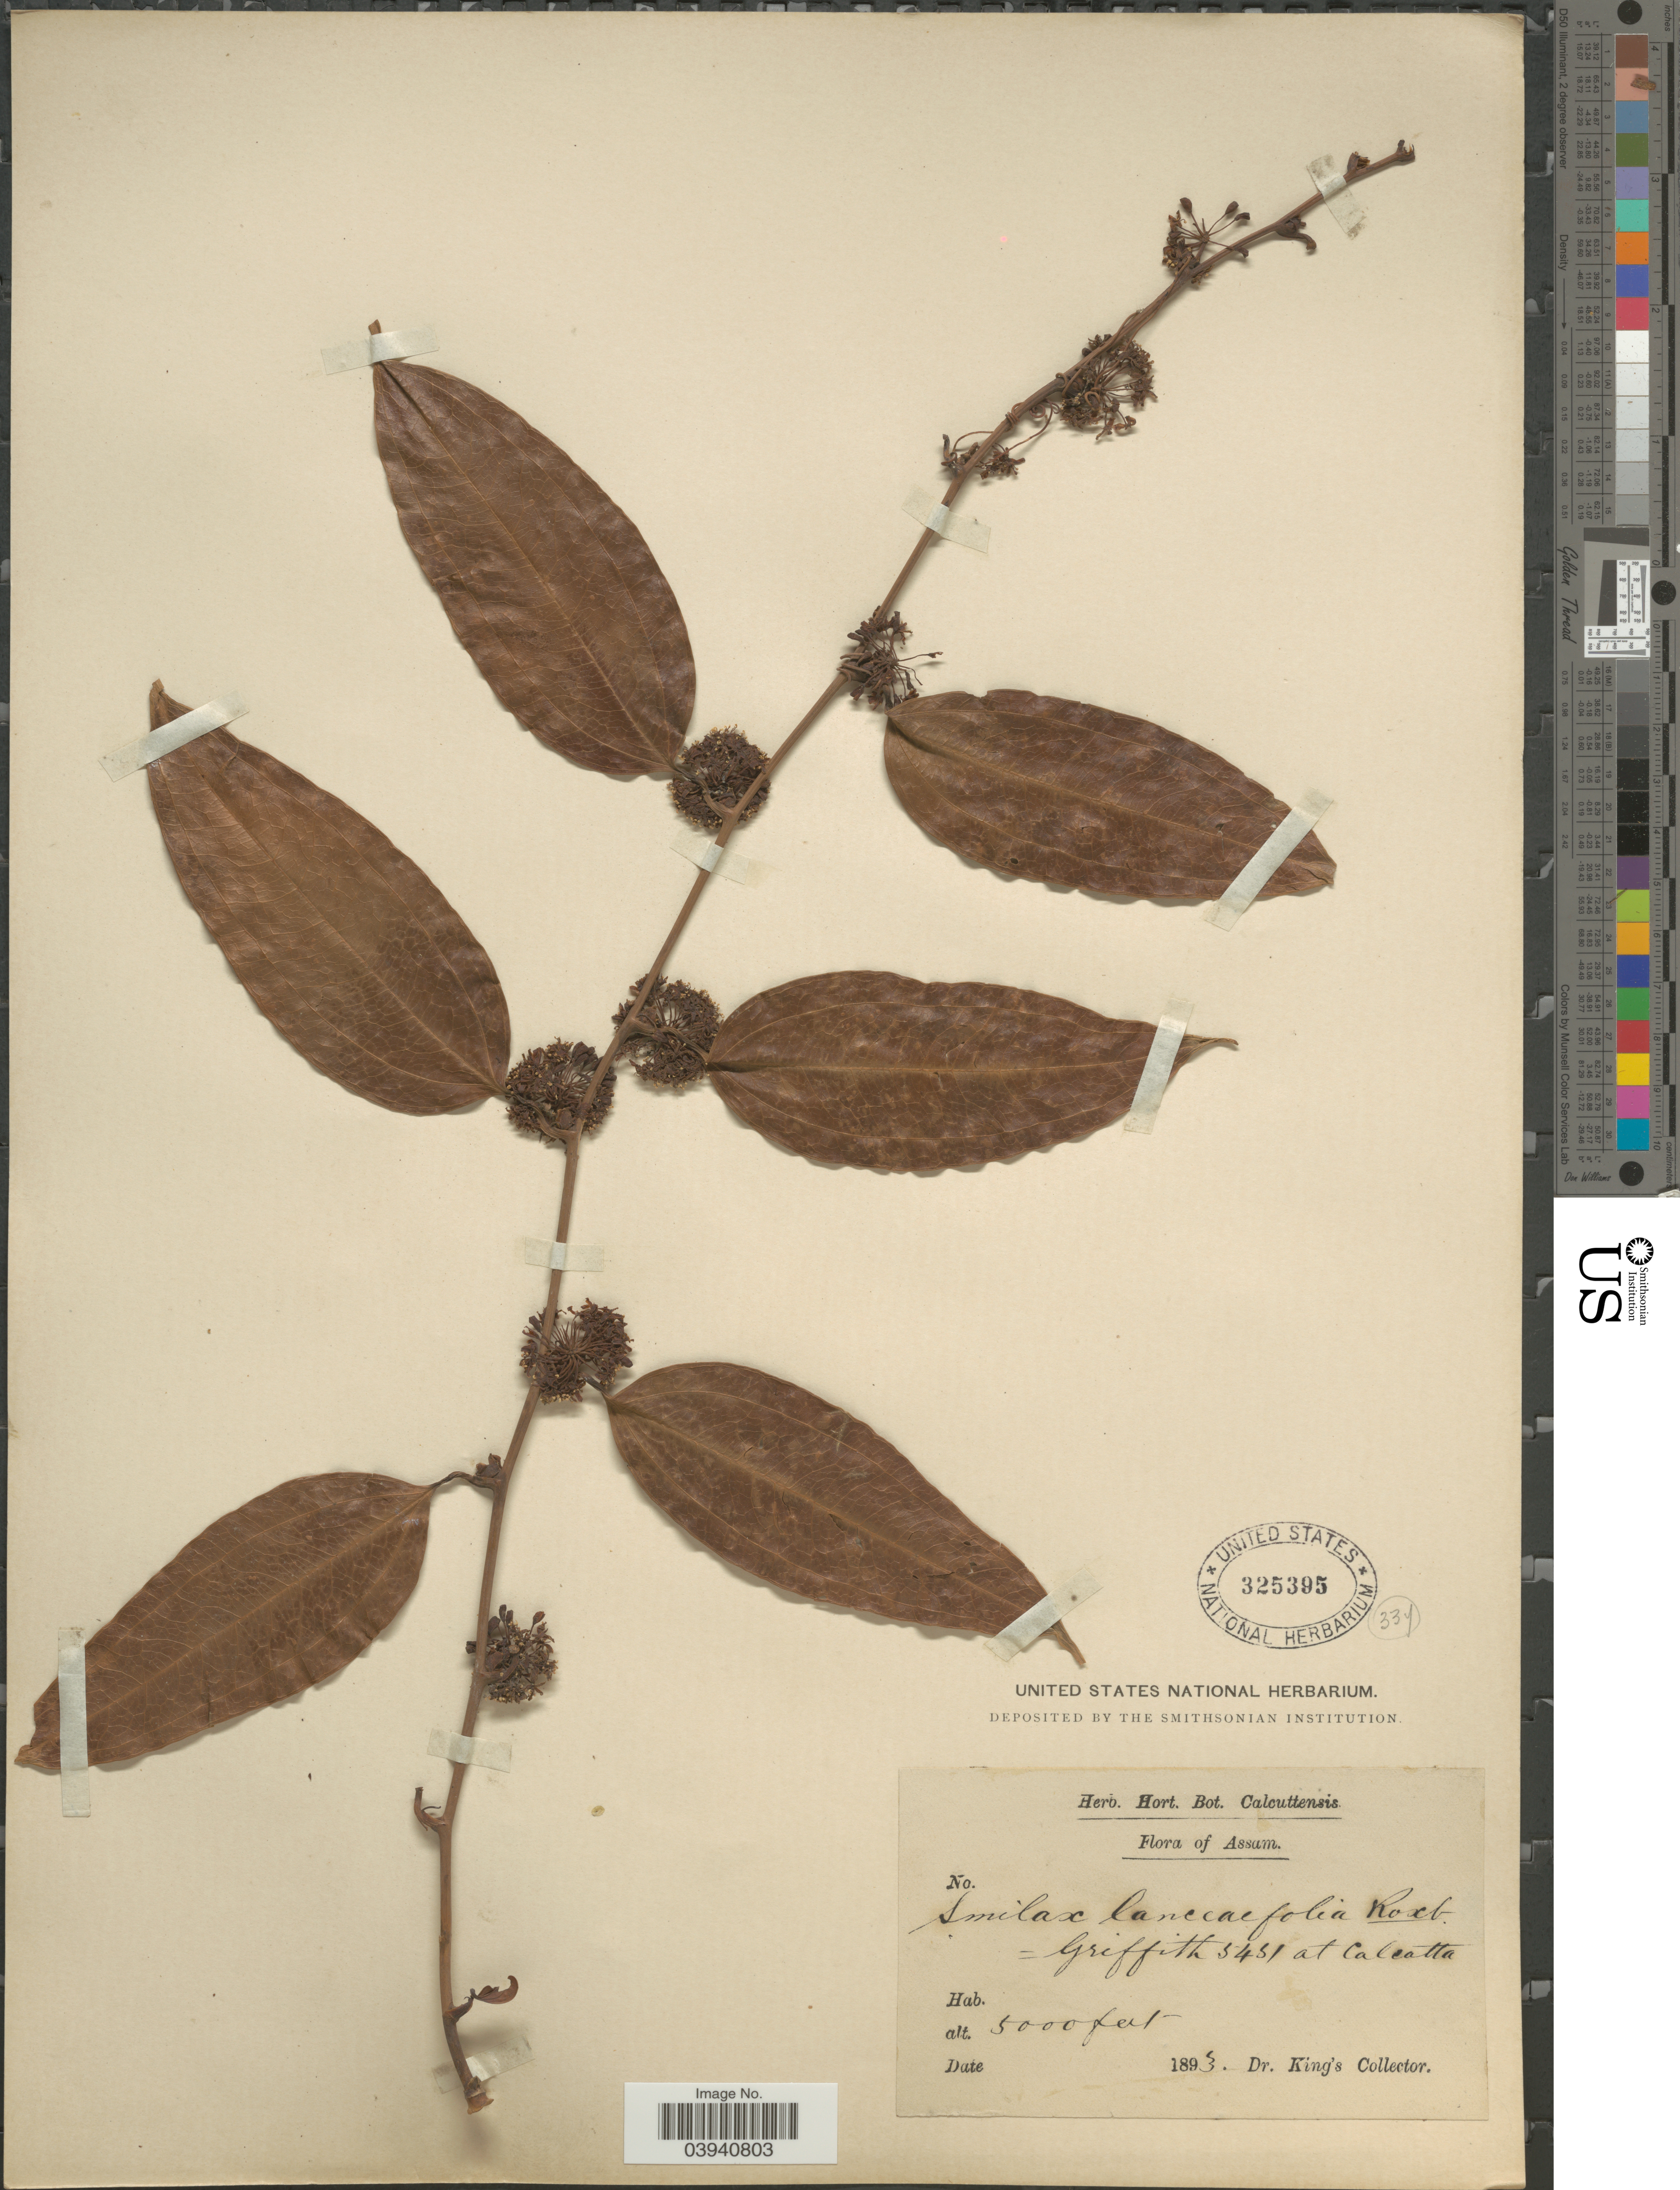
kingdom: Plantae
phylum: Tracheophyta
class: Liliopsida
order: Liliales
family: Smilacaceae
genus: Smilax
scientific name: Smilax lanceifolia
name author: Roxb.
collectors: Dr. King's collector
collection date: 1893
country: India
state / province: Assam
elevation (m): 1524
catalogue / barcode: US 325395